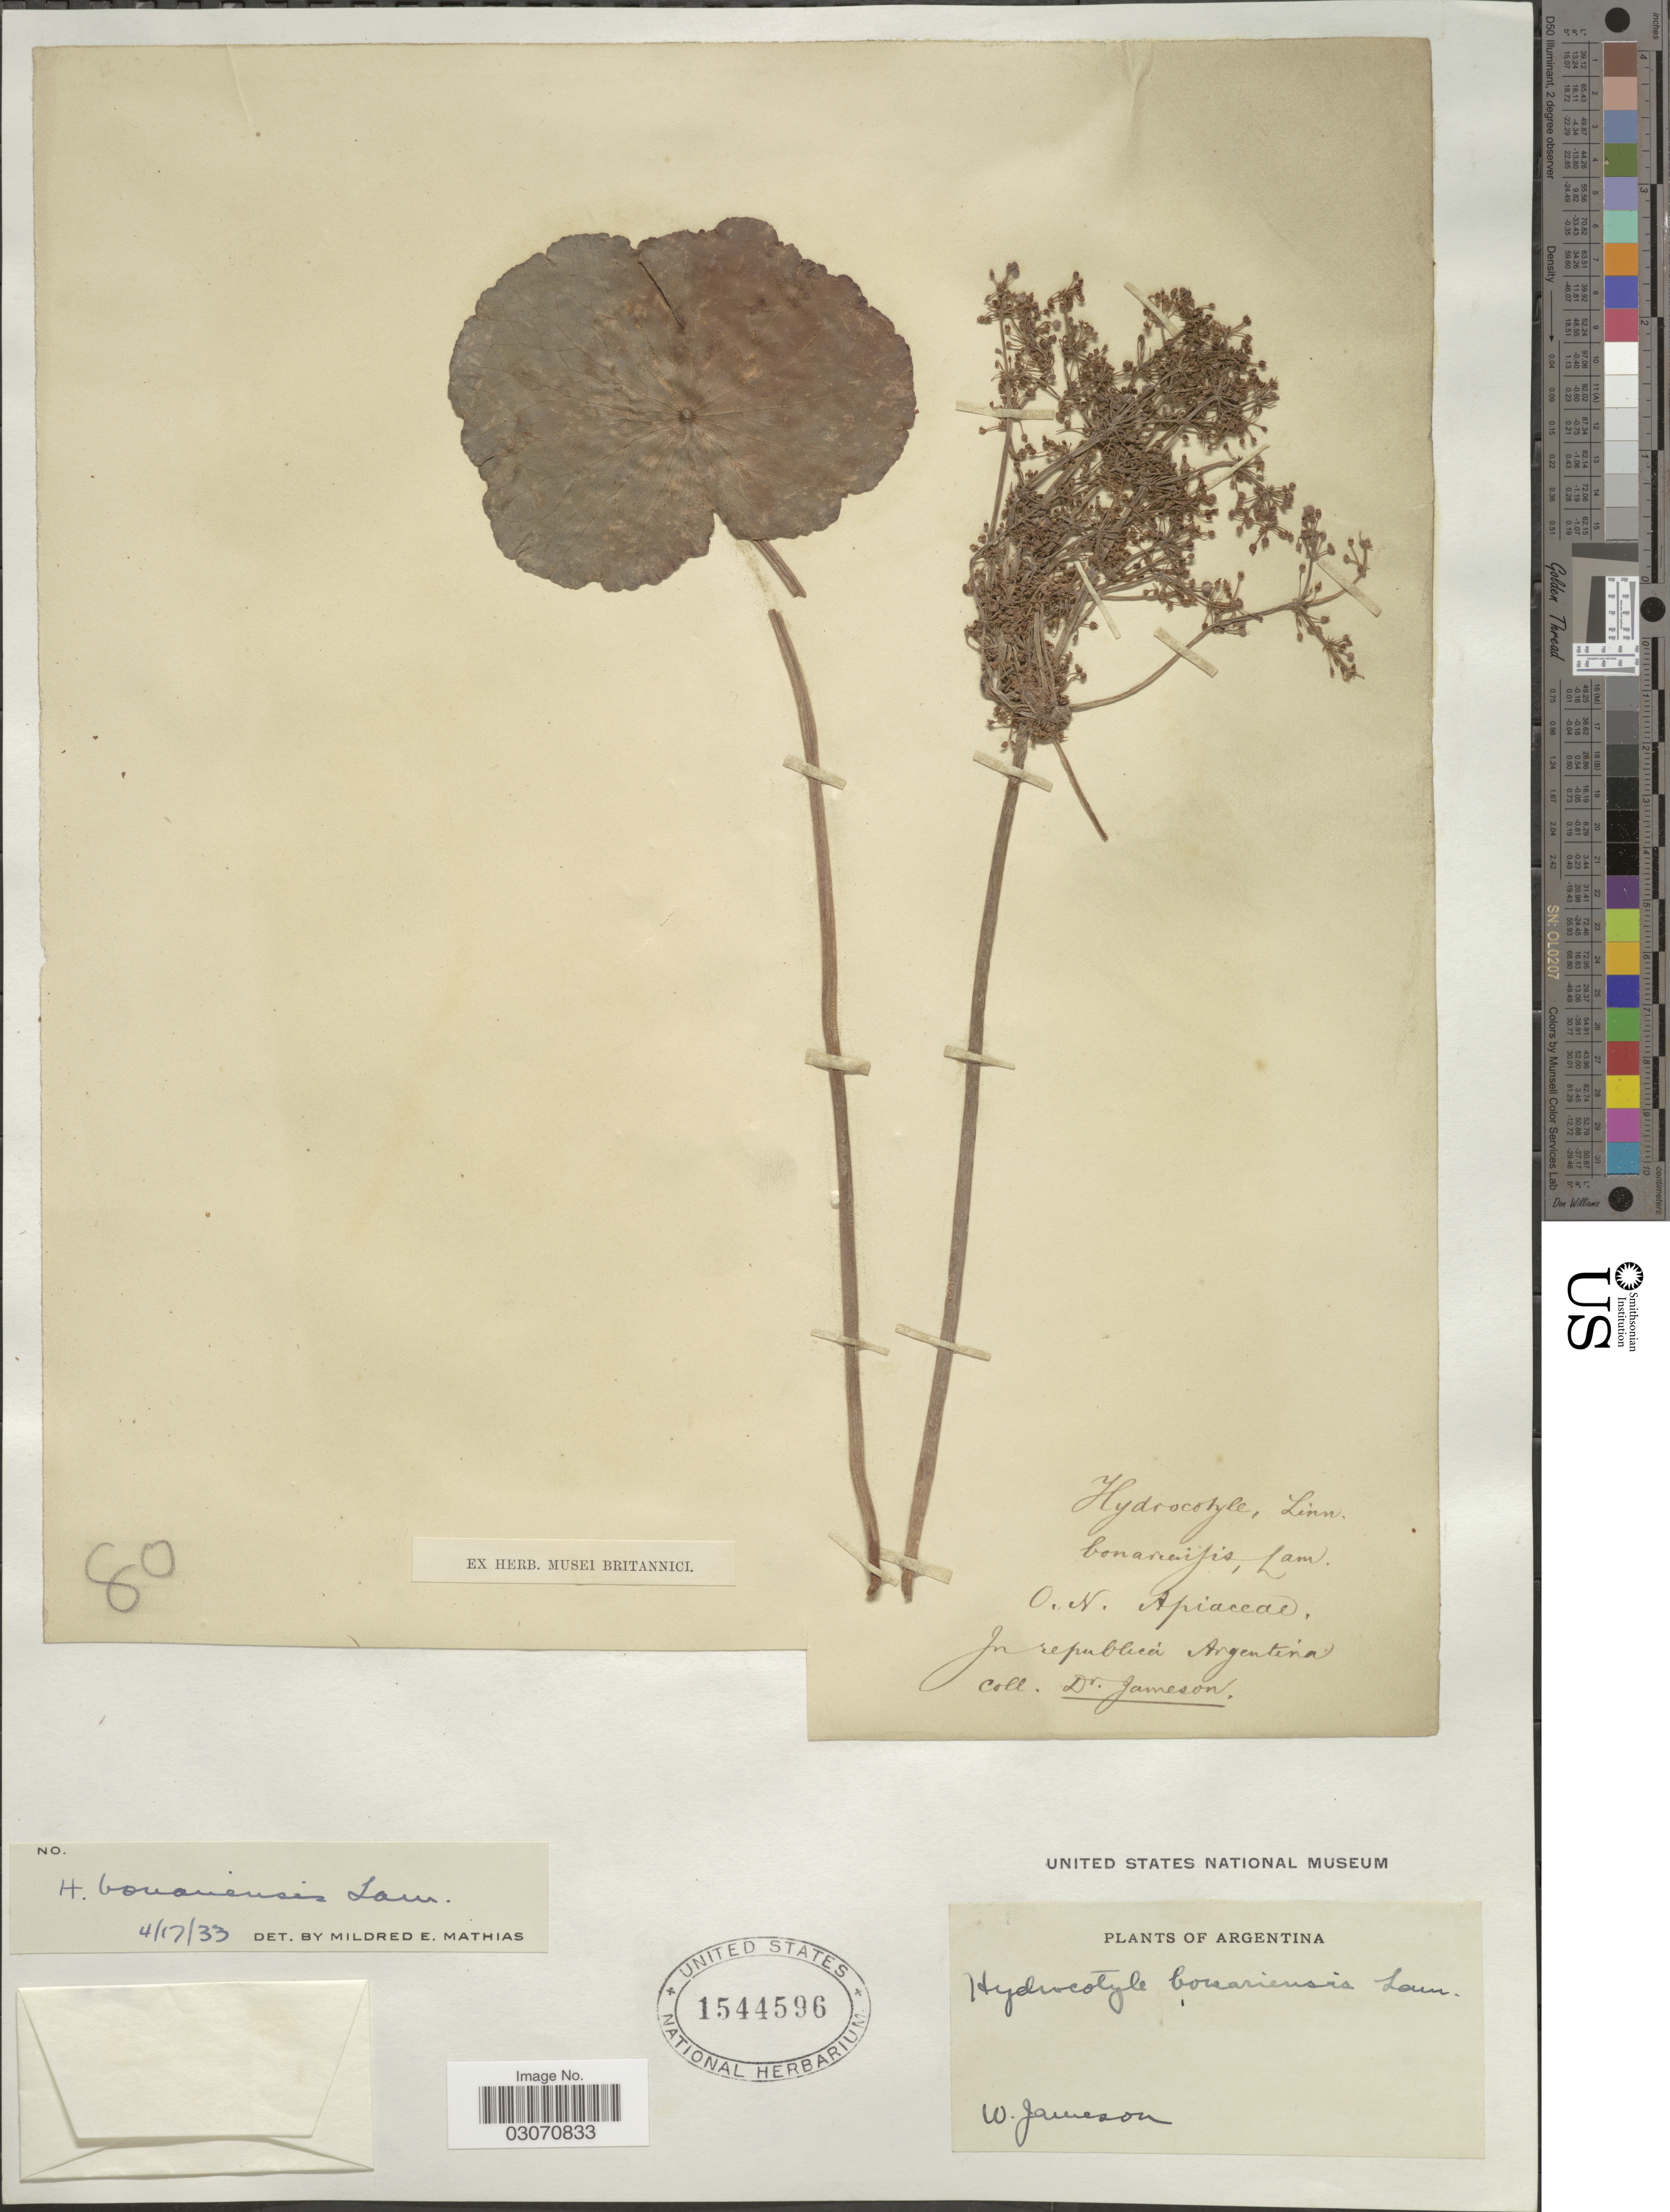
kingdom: Plantae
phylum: Tracheophyta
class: Magnoliopsida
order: Apiales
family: Araliaceae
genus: Hydrocotyle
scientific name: Hydrocotyle bonariensis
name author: Lam.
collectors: W. Jameson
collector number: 80?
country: Argentina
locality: In republicá Argentina.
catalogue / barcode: US 1544596